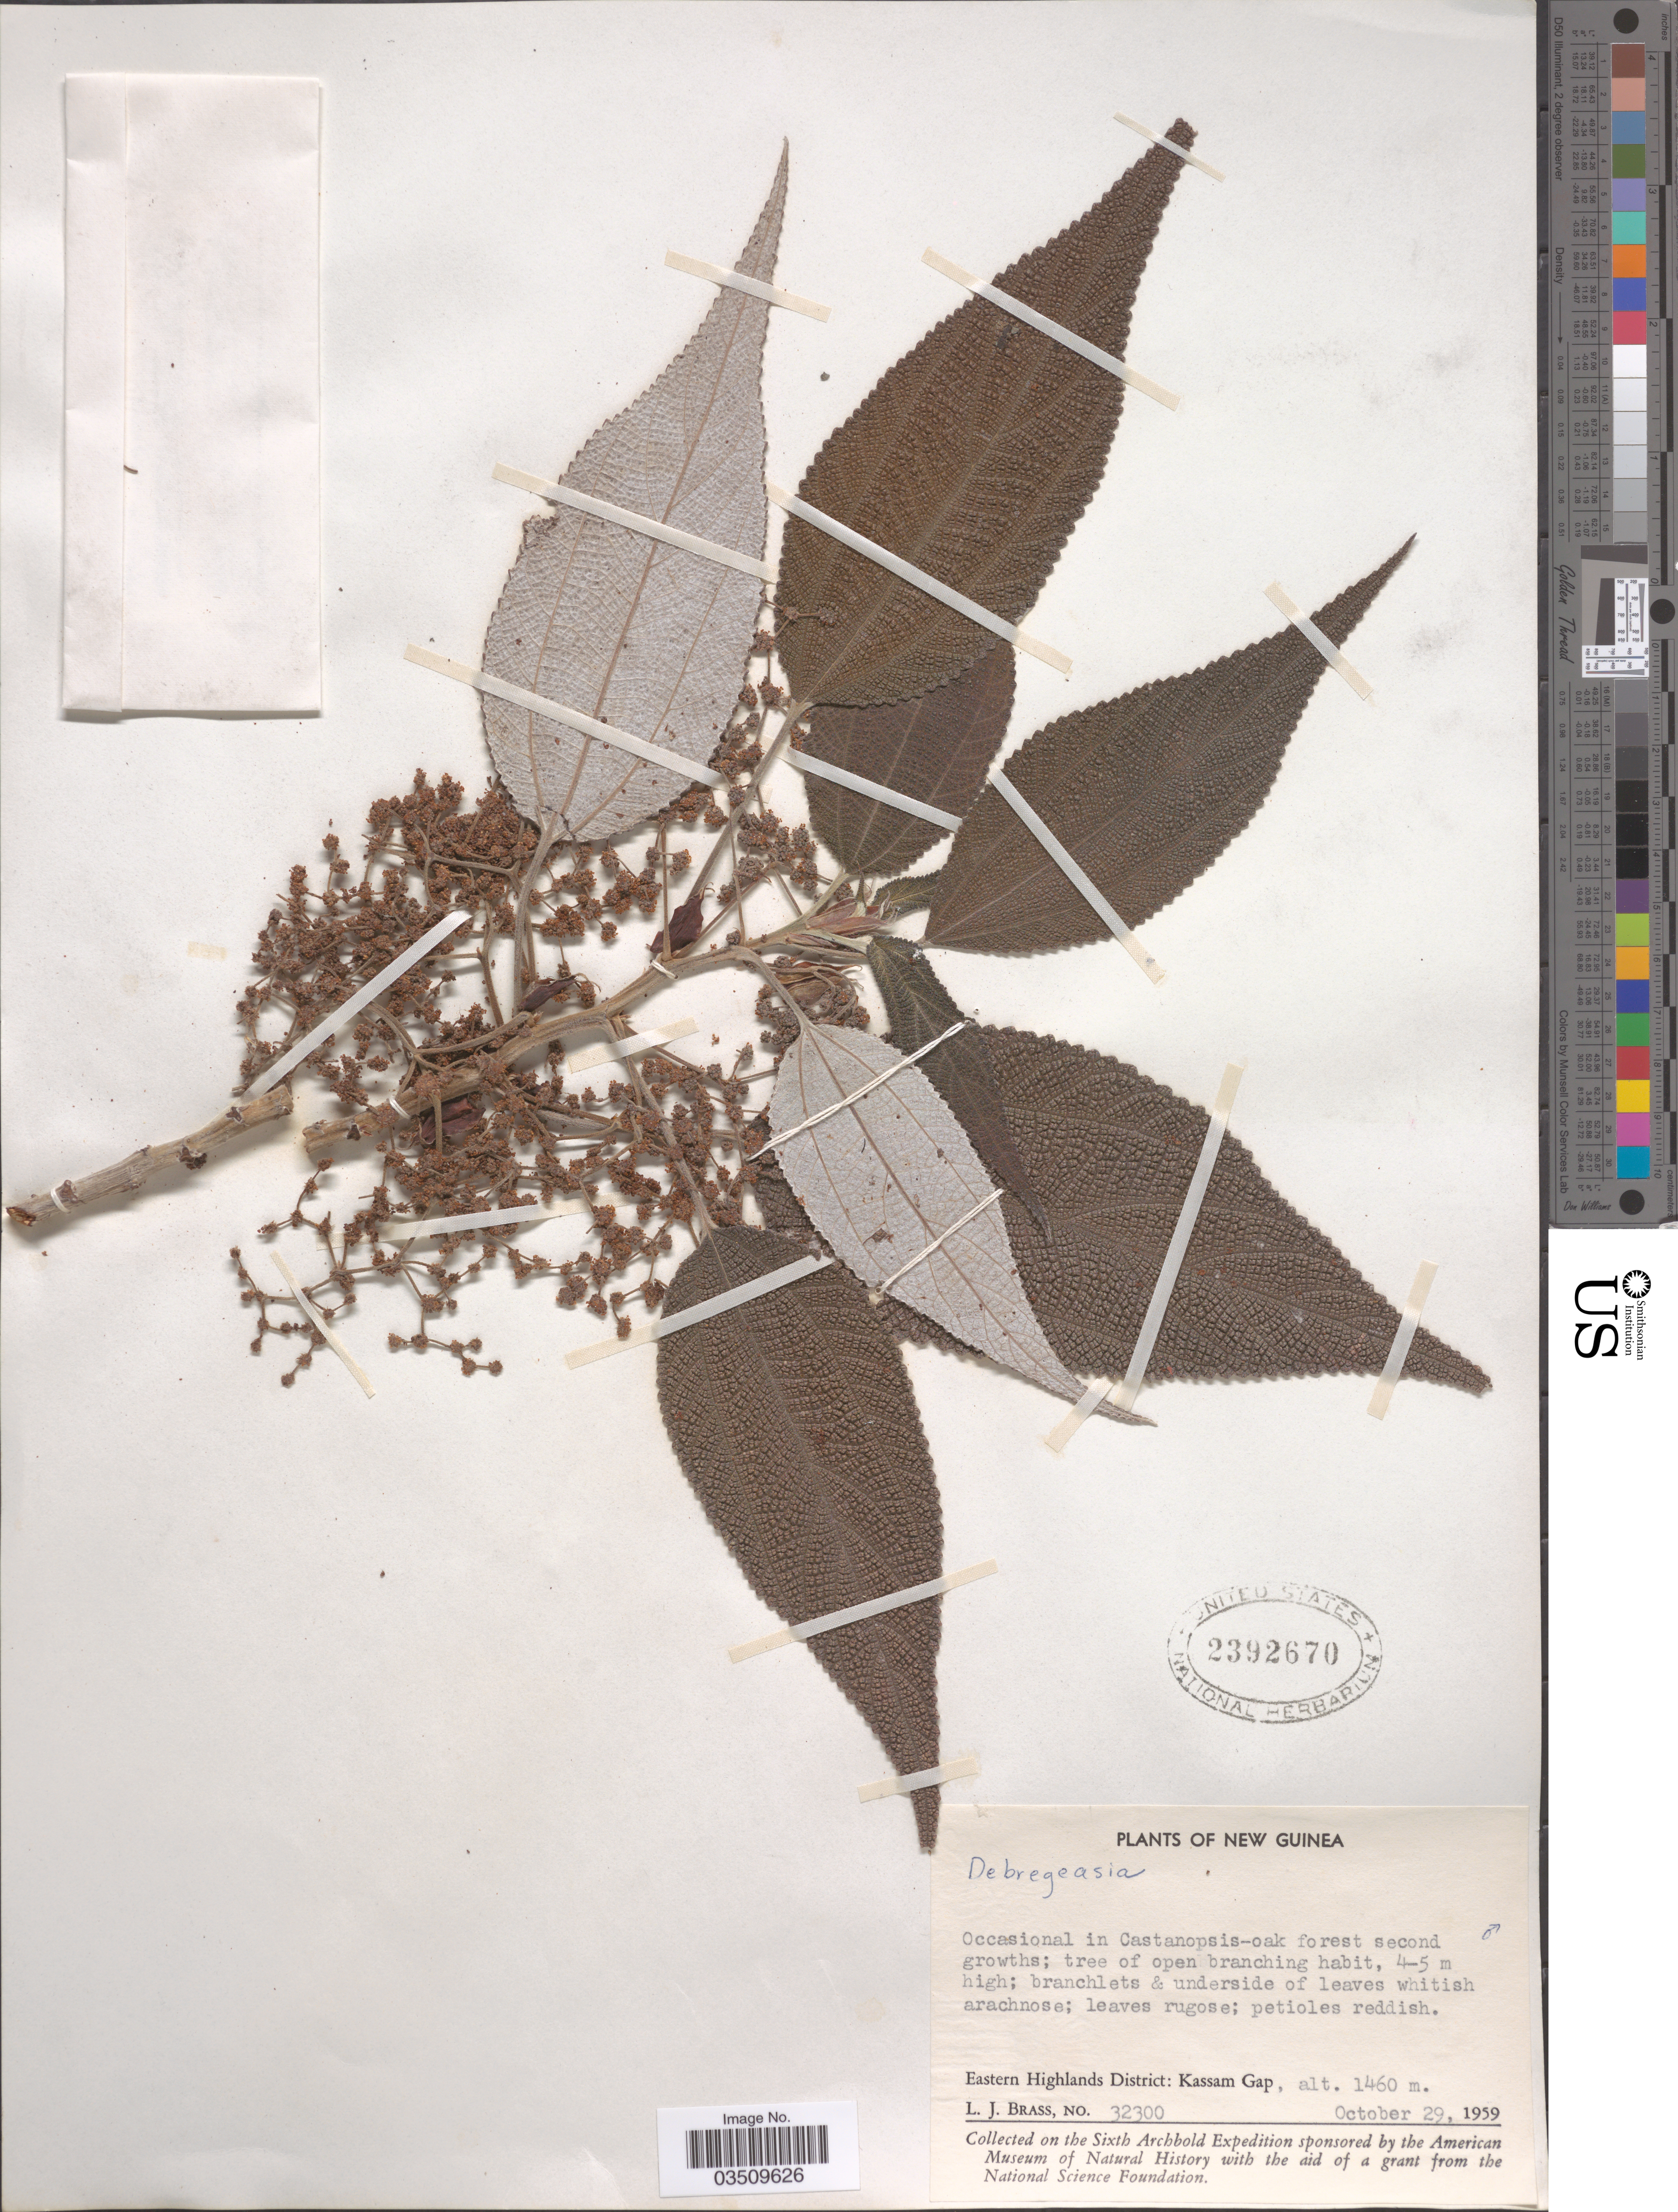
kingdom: Plantae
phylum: Tracheophyta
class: Magnoliopsida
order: Rosales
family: Urticaceae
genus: Debregeasia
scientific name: Debregeasia sp.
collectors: L. J. Brass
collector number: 32300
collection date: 1959-10-29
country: Papua New Guinea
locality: New Guinea. Eastern Highlands District: Kassam Gap.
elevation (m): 1460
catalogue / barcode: US 2392670